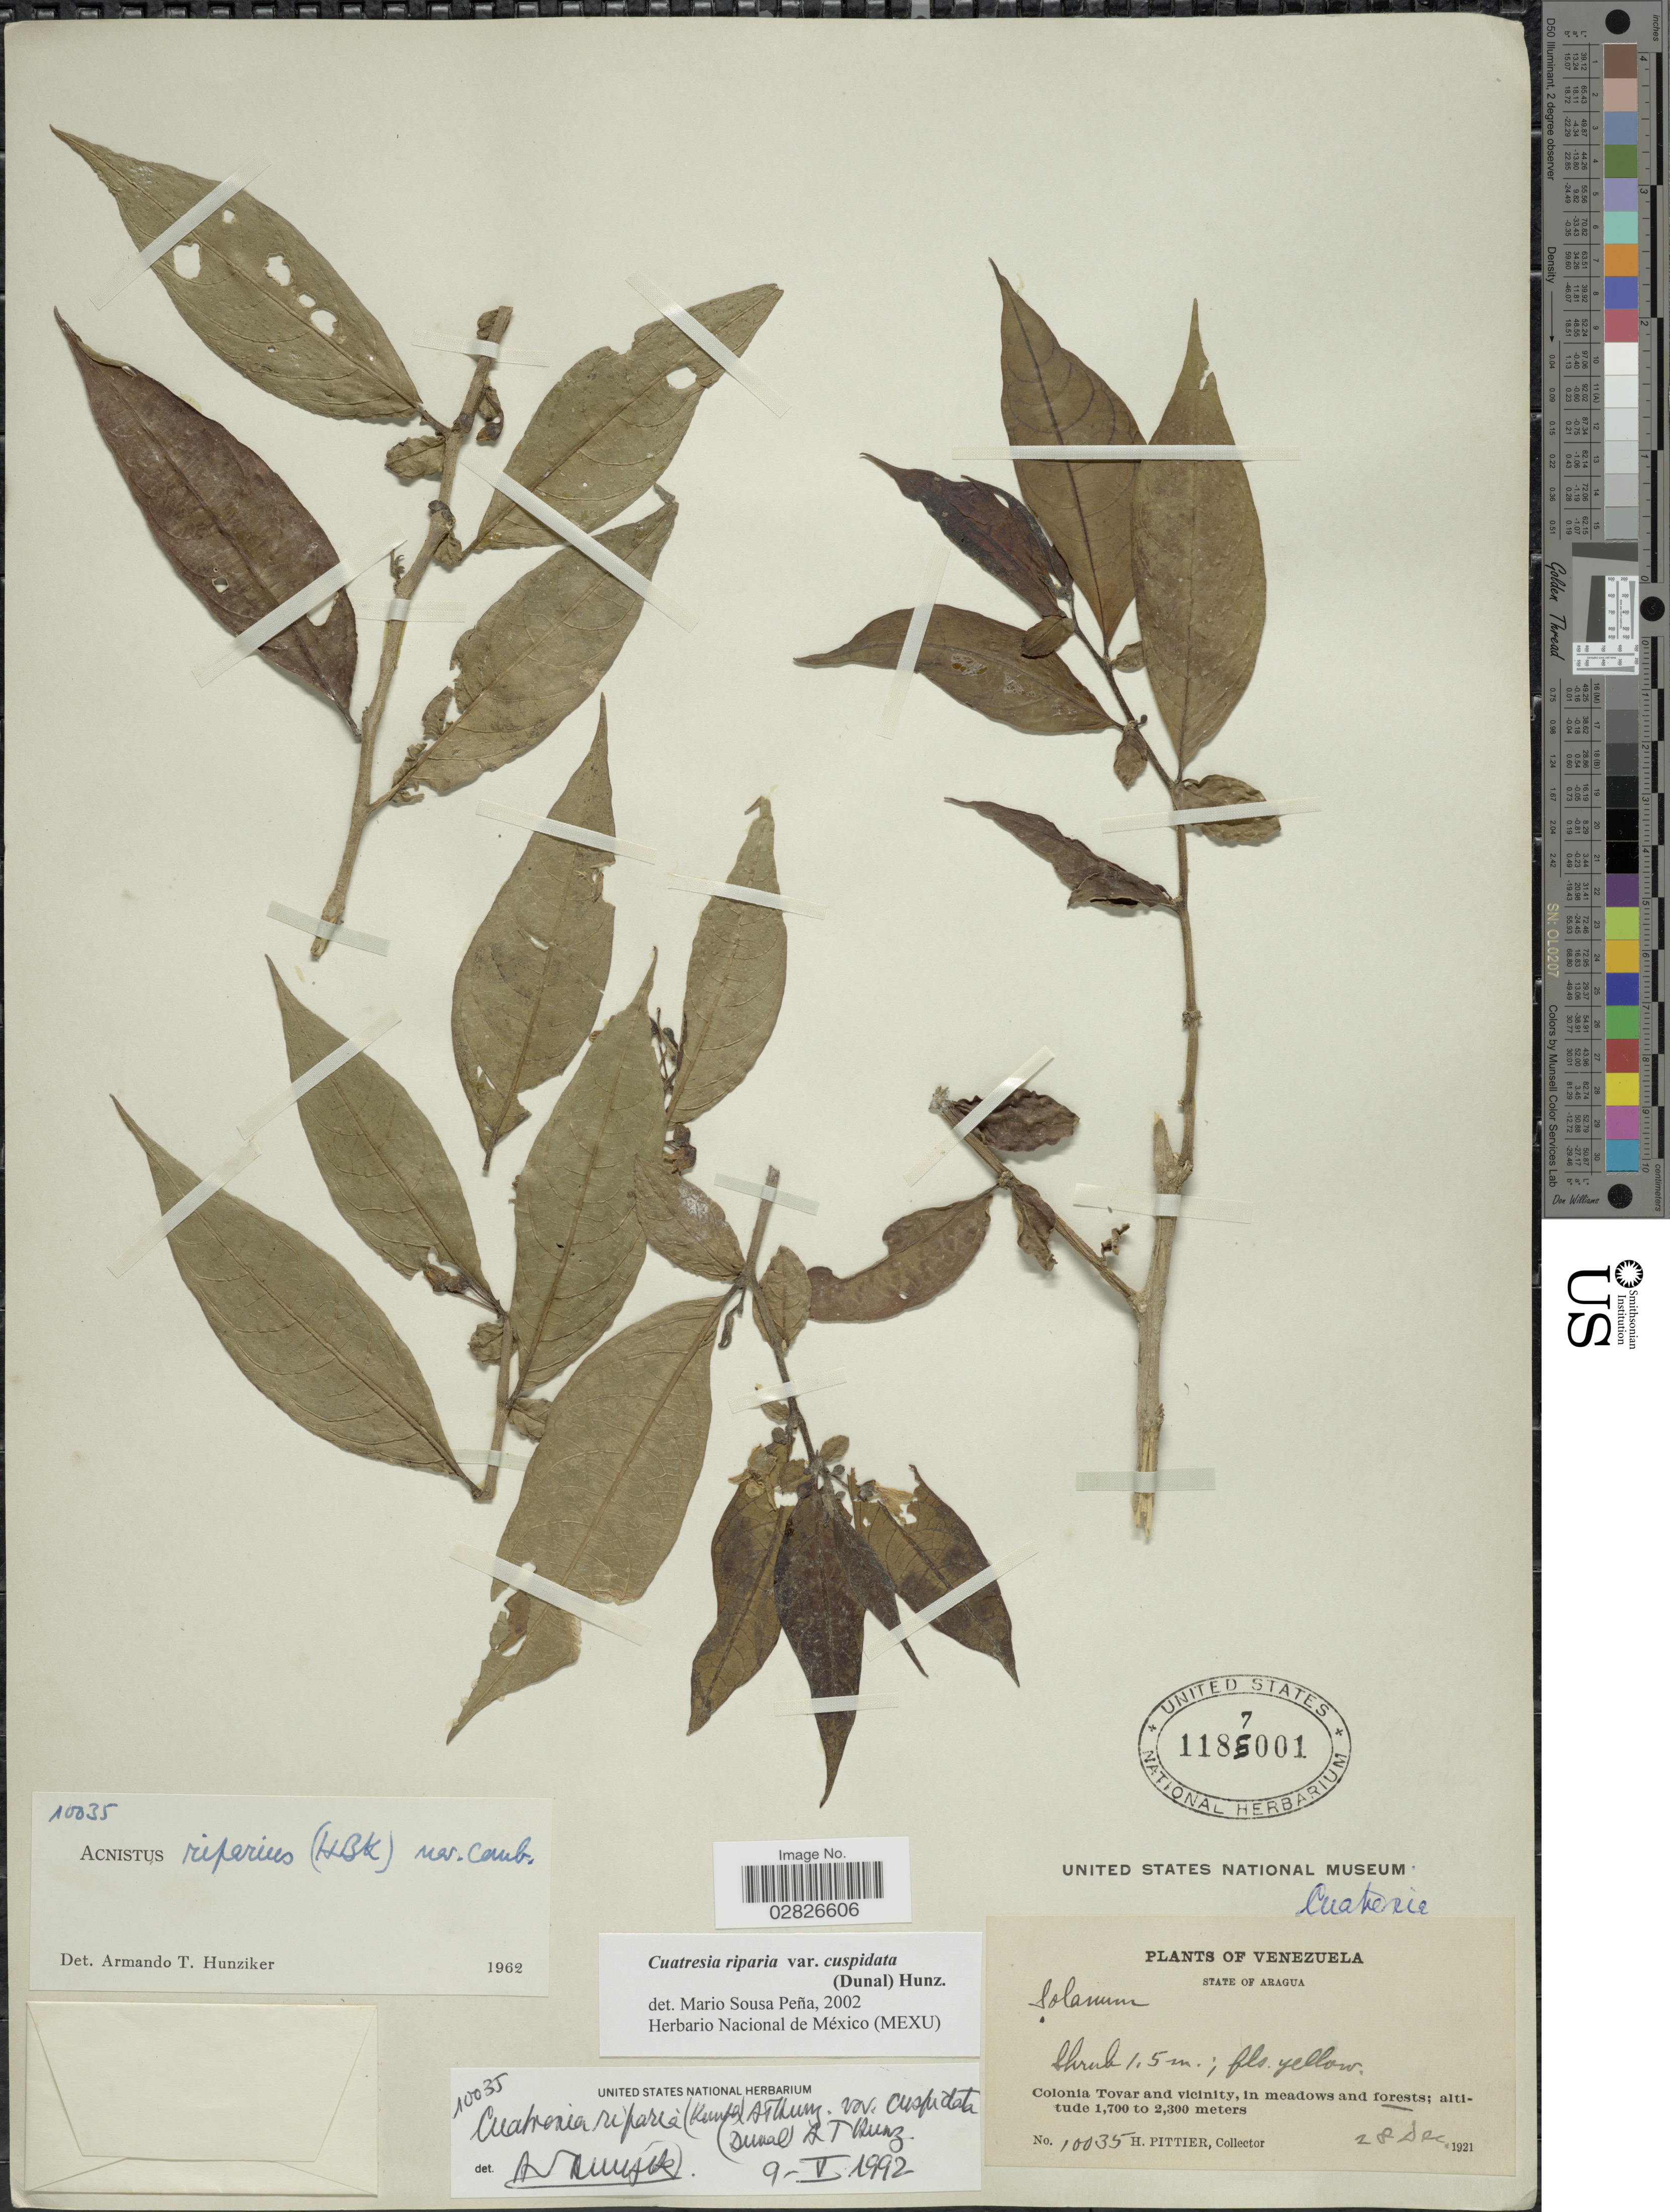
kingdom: Plantae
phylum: Tracheophyta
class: Magnoliopsida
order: Solanales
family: Solanaceae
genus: Cuatresia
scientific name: Cuatresia riparia var. cuspidata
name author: (Dunal) Hunz.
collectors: H. F. Pittier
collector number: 10035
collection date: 1921-12-28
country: Venezuela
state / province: Aragua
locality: Colonia Tovar and vicinity.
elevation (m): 1700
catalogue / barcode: US 1187001